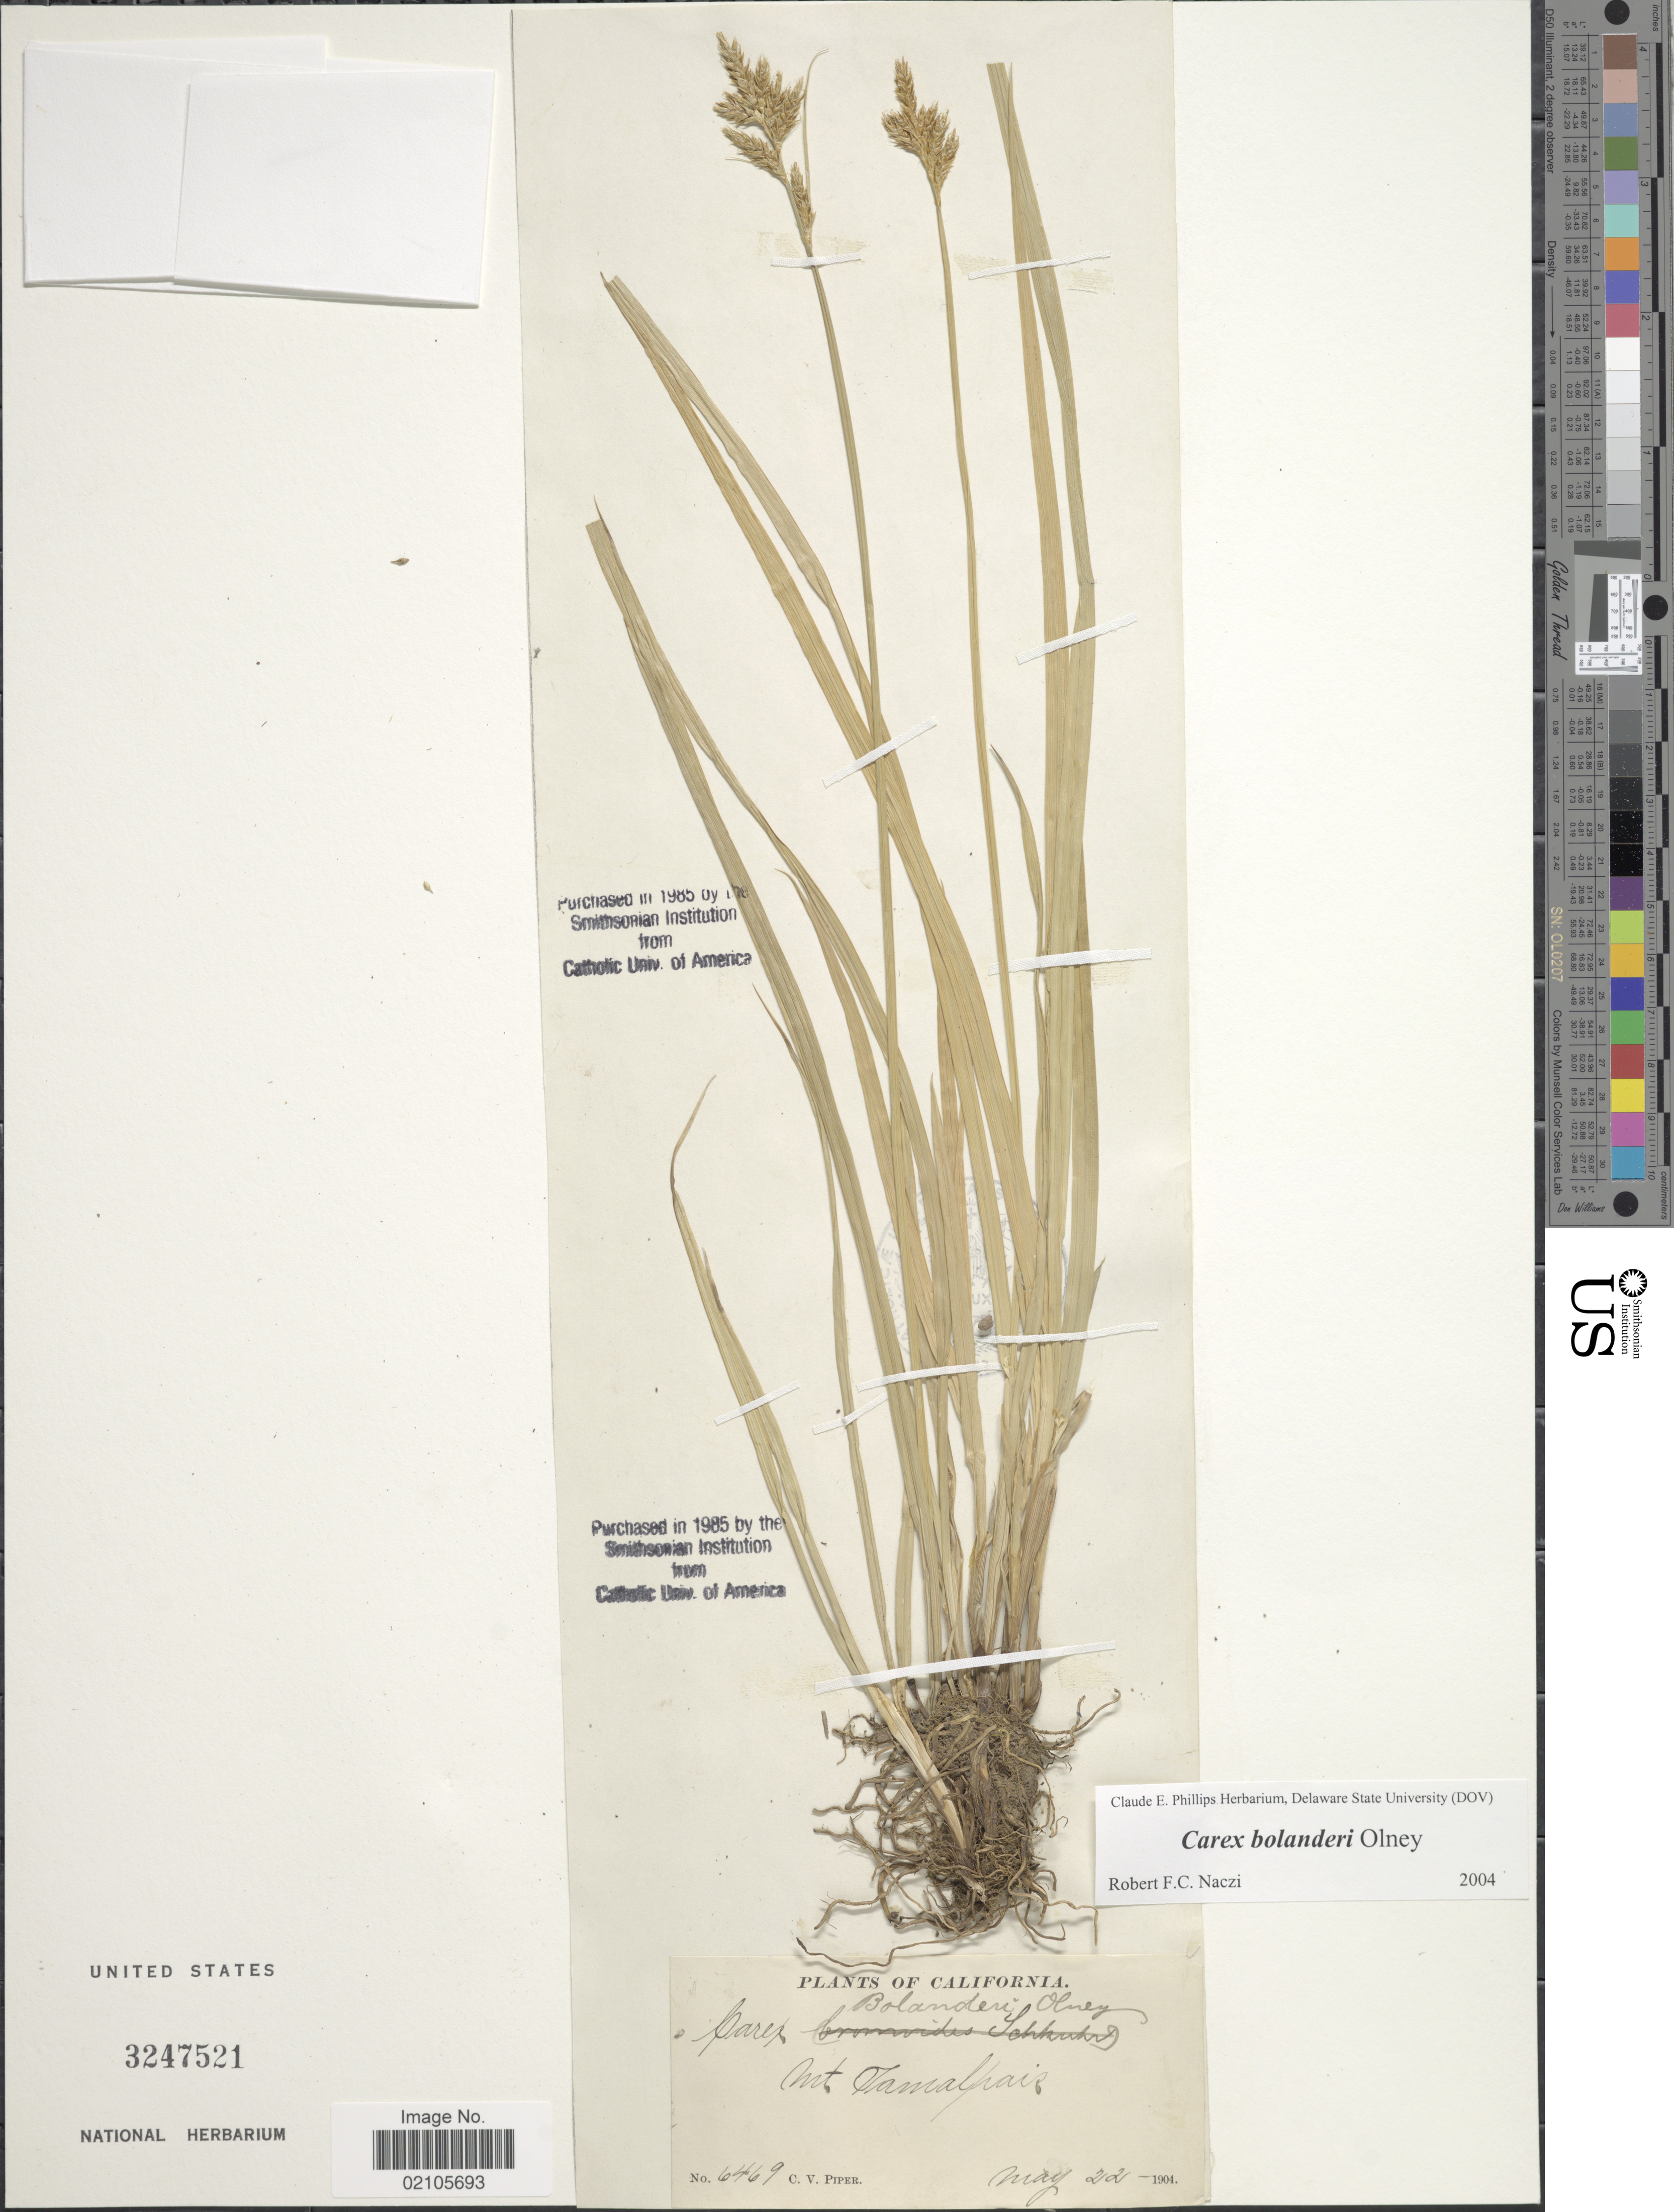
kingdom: Plantae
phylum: Tracheophyta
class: Liliopsida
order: Poales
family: Cyperaceae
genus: Carex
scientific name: Carex bolanderi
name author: Olney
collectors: C. V. Piper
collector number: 6469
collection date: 1904-05-22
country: United States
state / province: California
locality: Mt. Tamalpais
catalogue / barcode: US 3247521